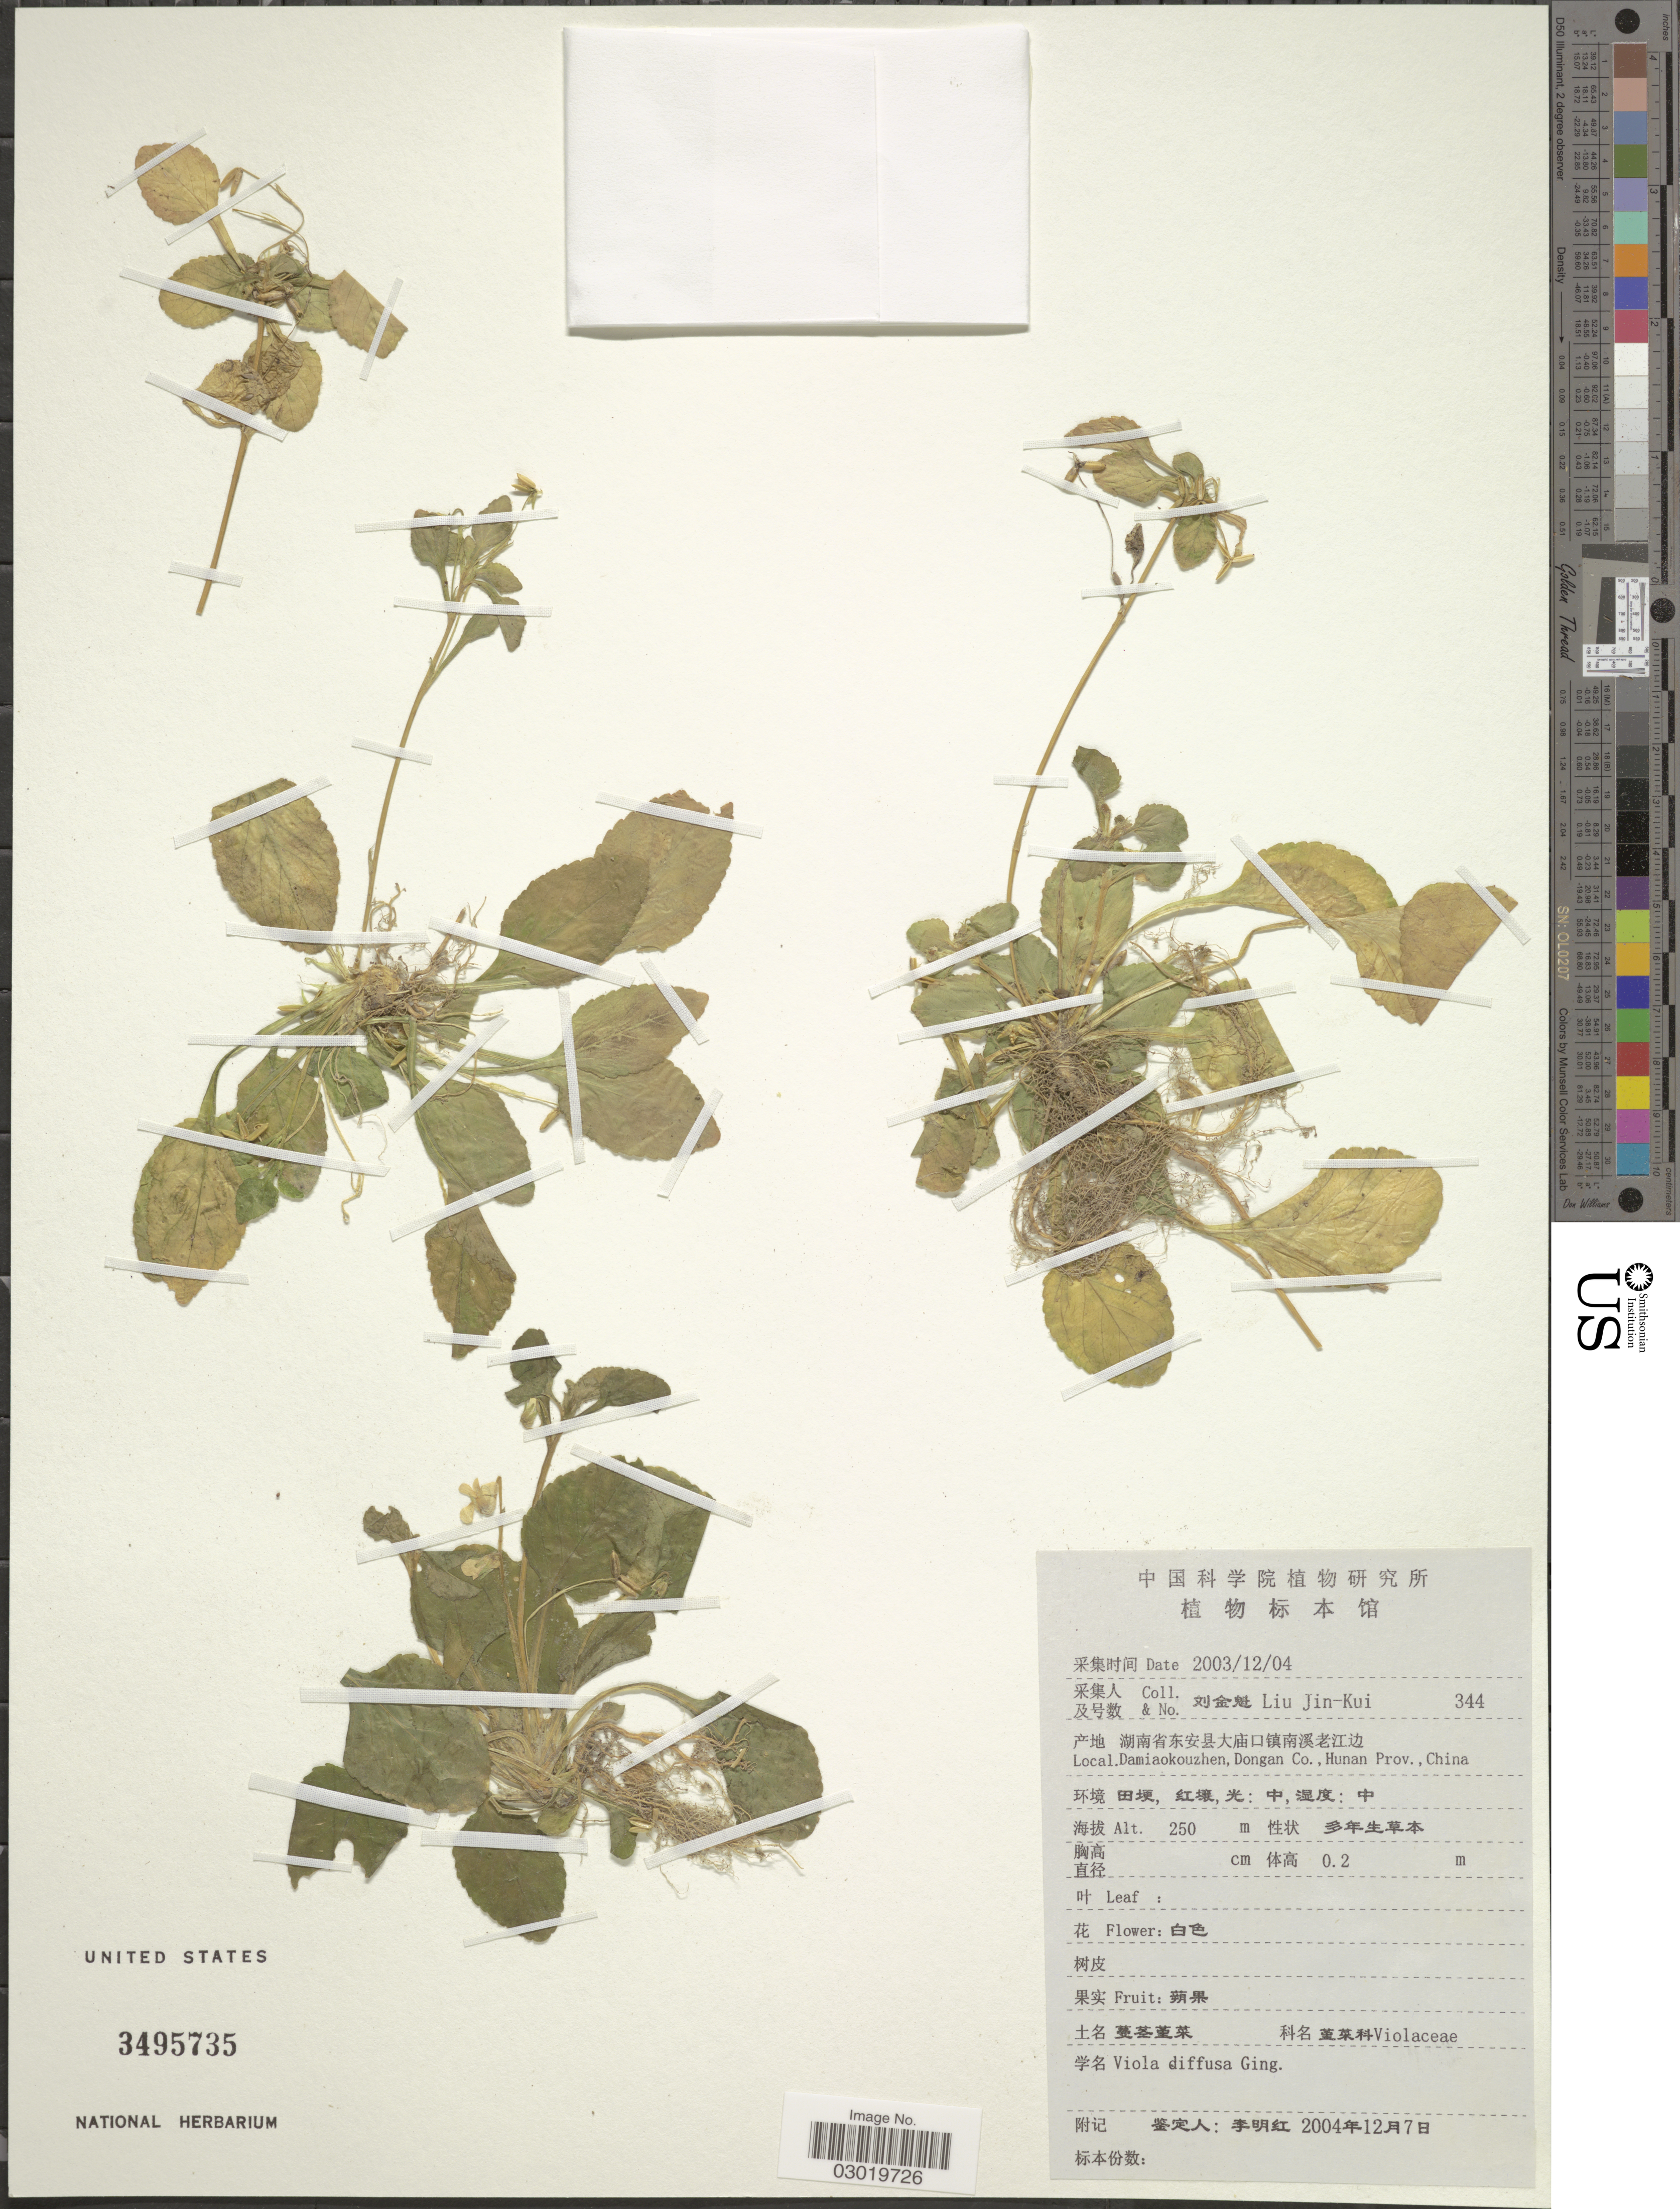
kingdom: Plantae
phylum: Tracheophyta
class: Magnoliopsida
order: Malpighiales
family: Violaceae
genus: Viola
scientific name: Viola diffusa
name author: Ging.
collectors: Liu Jin-Kui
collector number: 344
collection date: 2003-12-04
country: China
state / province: Hunan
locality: Damiaokouzhen, Dongan Co., Hunan Prov.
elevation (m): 250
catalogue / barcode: US 3495735